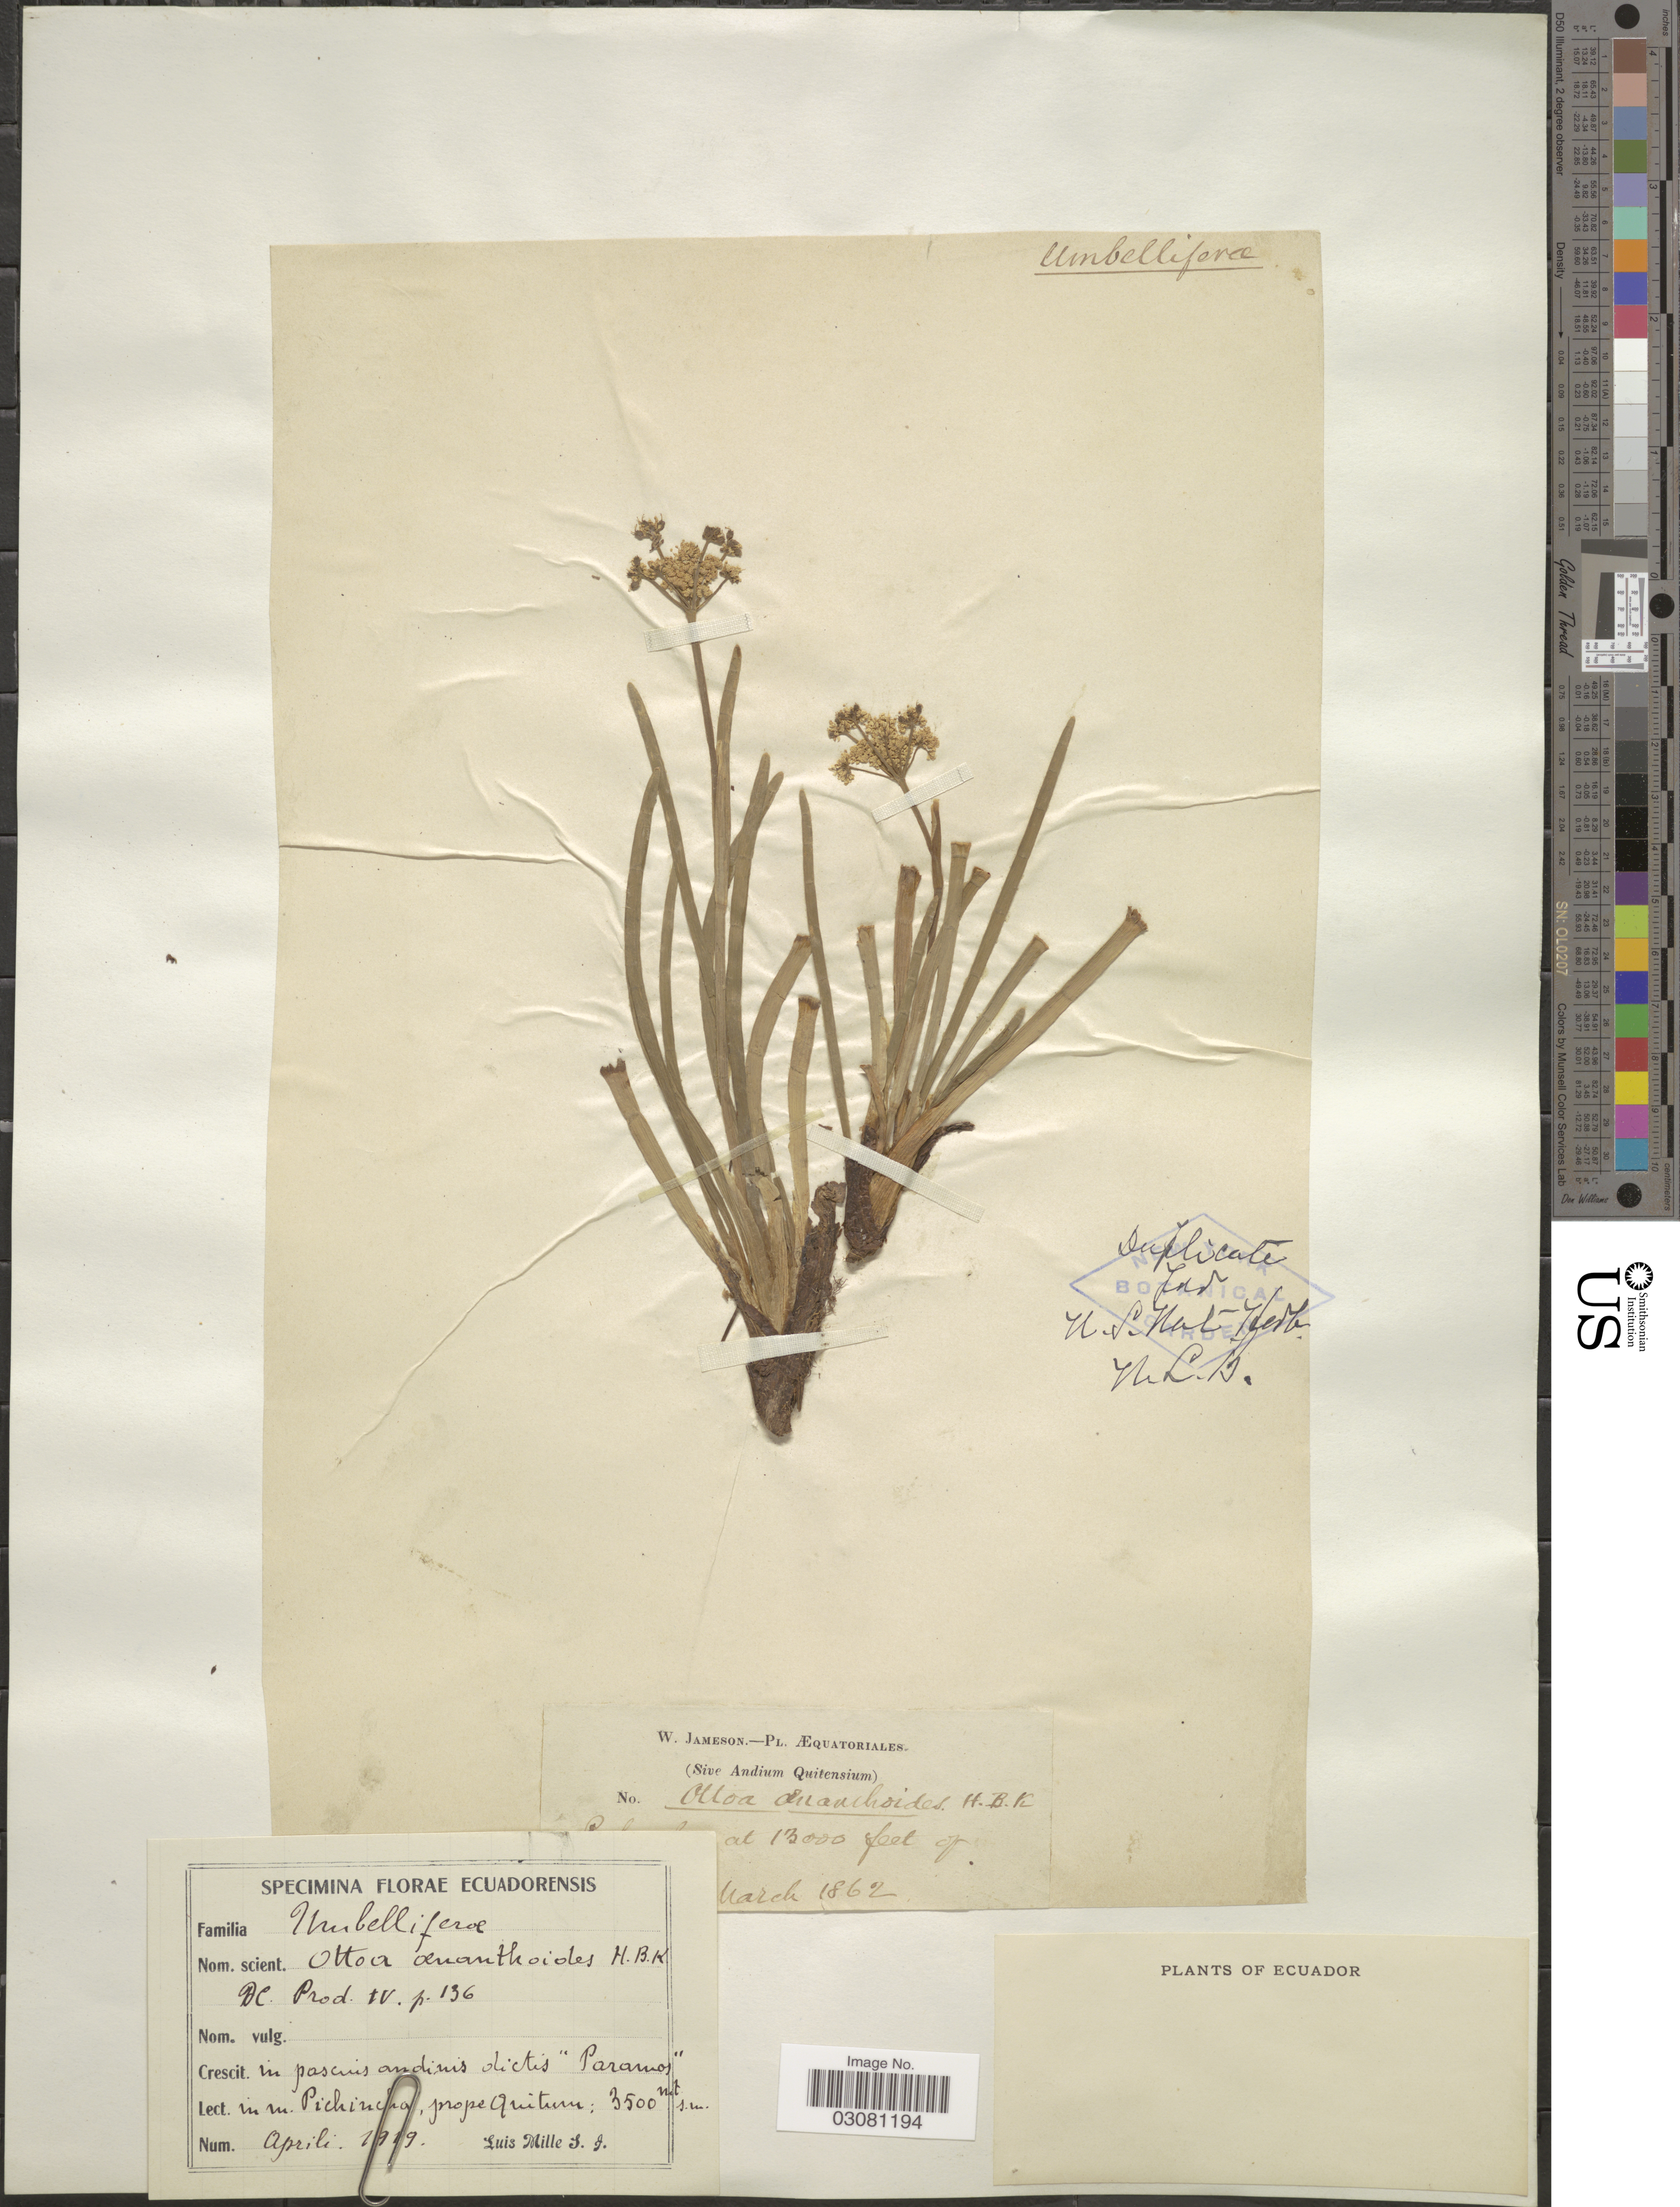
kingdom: Plantae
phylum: Tracheophyta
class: Magnoliopsida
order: Apiales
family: Apiaceae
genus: Ottoa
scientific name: Ottoa oenanthoides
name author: Kunth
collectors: L. Mille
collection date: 1919-04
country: Ecuador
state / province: Pichincha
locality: In pascuis andinis dictis "Paramos" in m. Pichincha, prope Quitum.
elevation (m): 3500